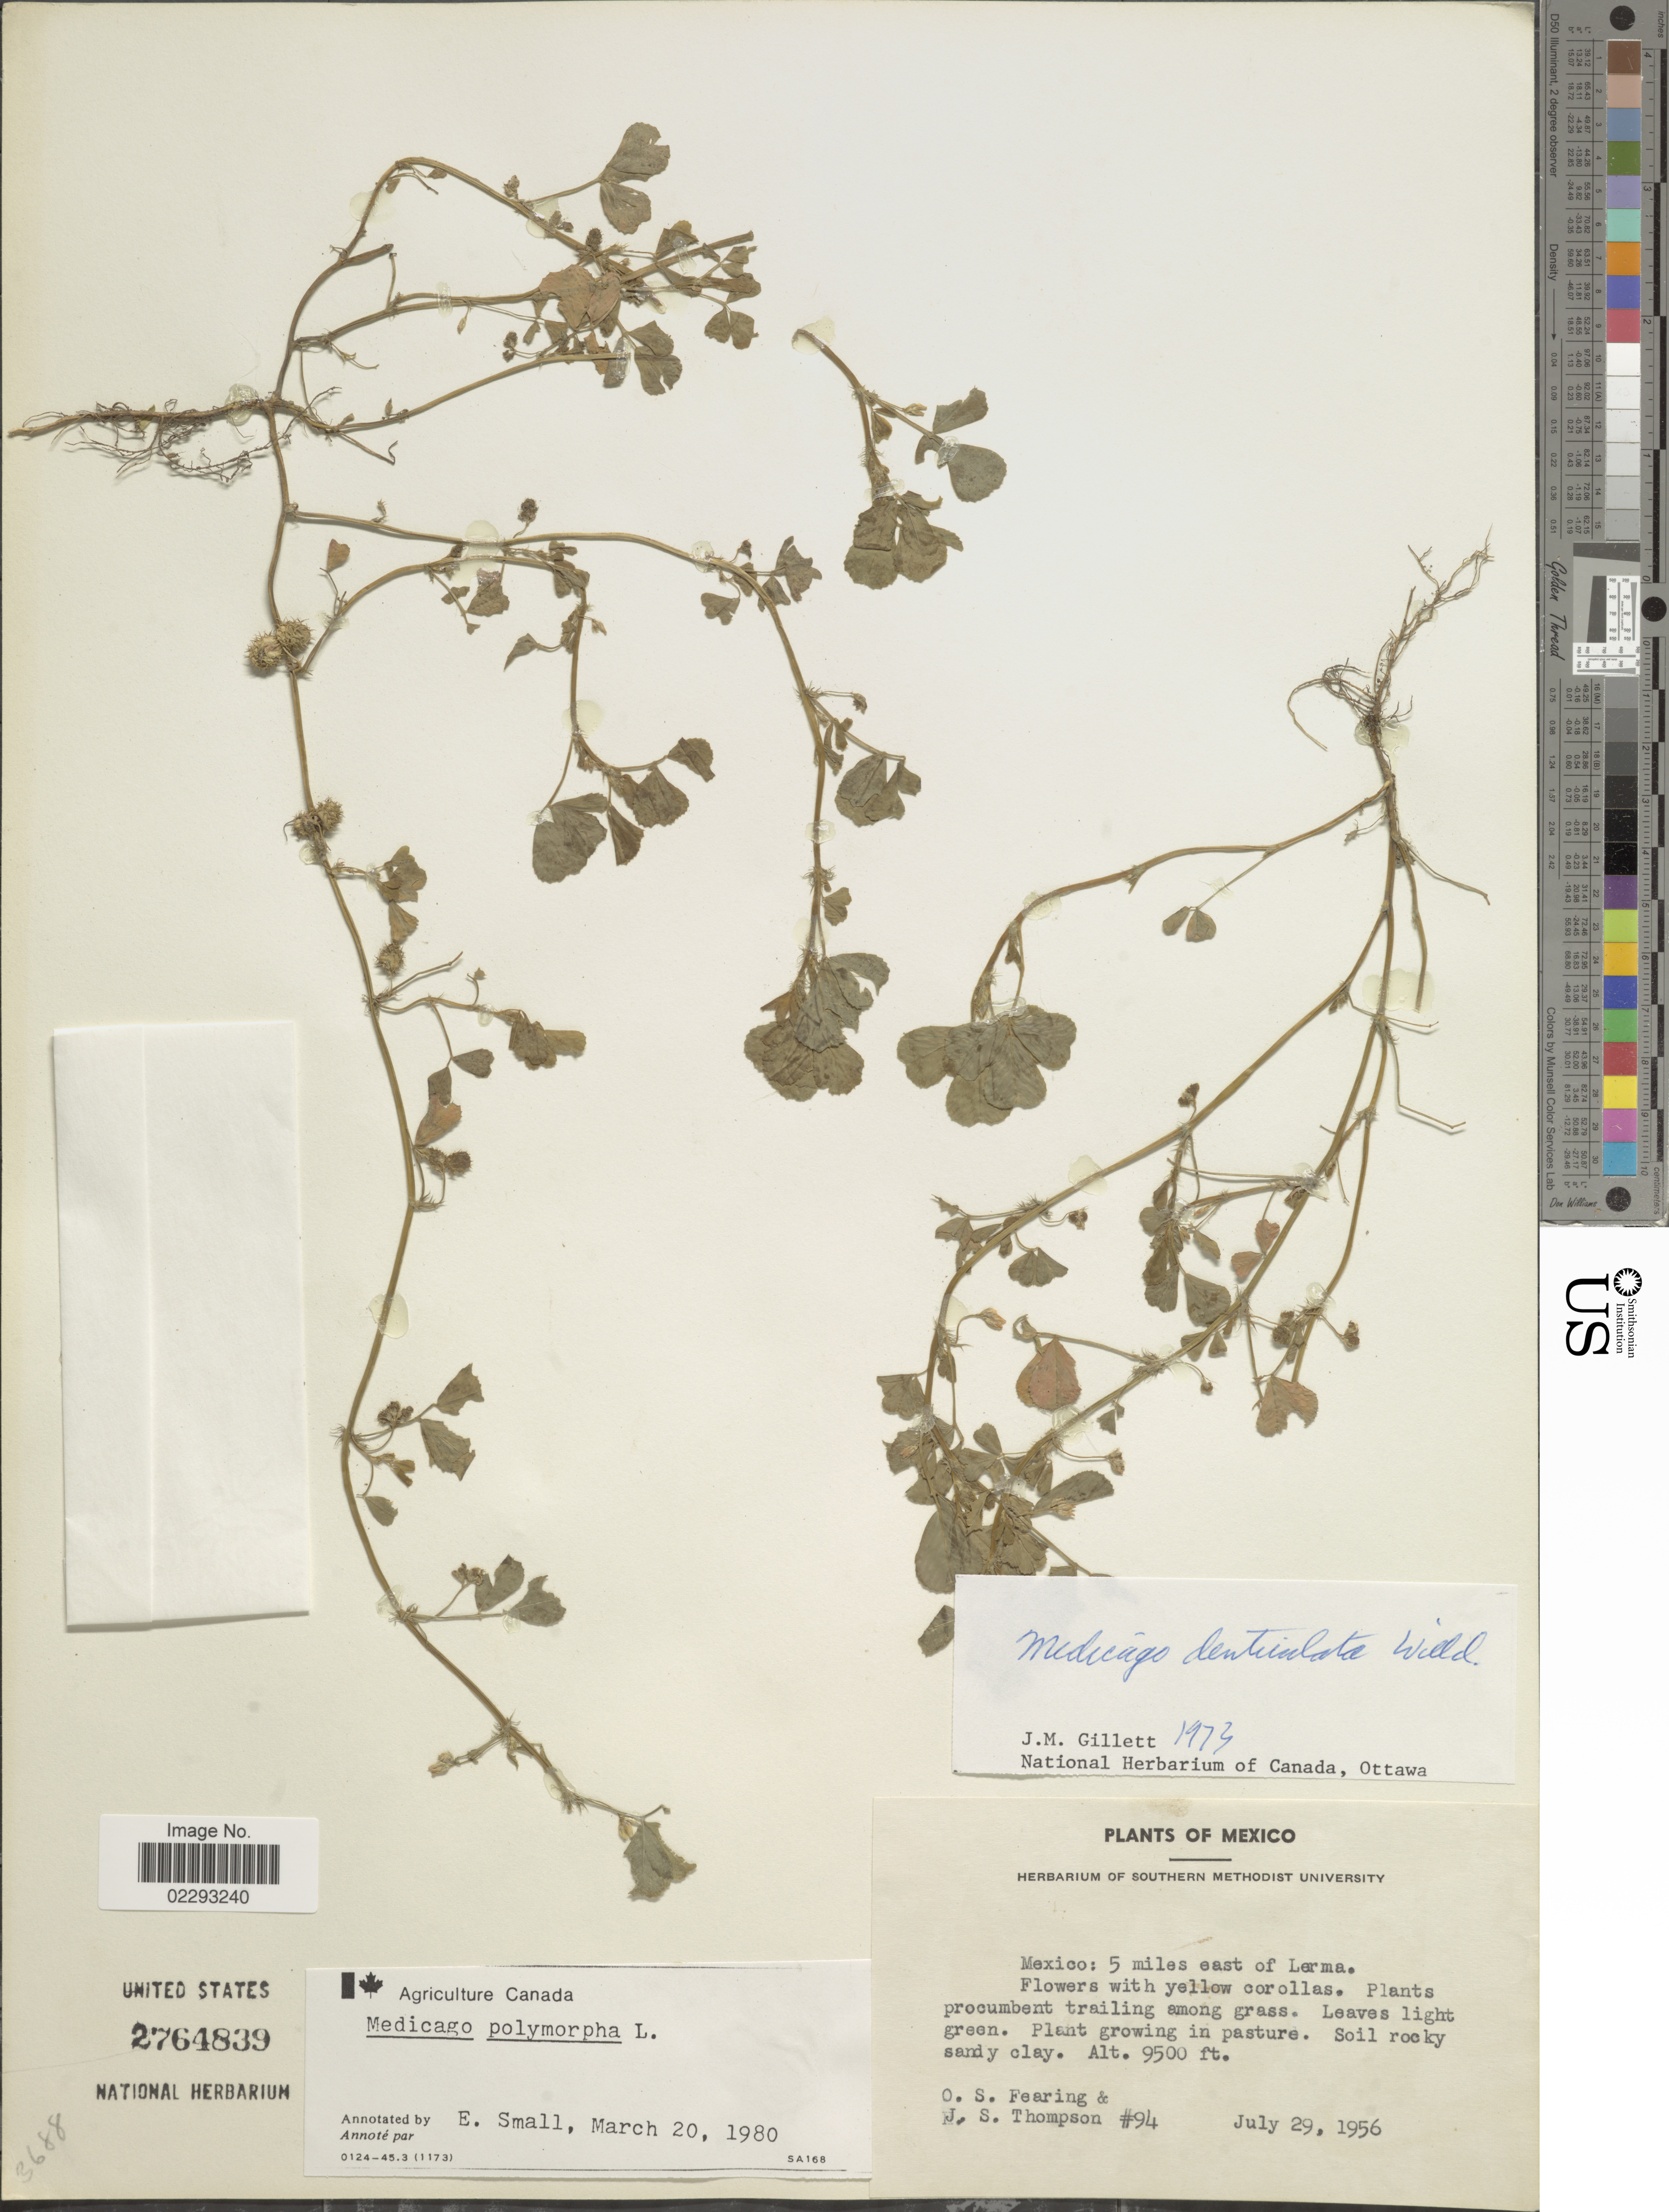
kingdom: Plantae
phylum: Tracheophyta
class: Magnoliopsida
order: Fabales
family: Fabaceae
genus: Medicago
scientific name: Medicago polymorpha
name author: L.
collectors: O. S. Fearing & J. S. Thompson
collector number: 94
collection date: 1956-07-29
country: Mexico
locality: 5 miles east of Lerma, trailing among grass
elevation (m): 2896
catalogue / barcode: US 2764839